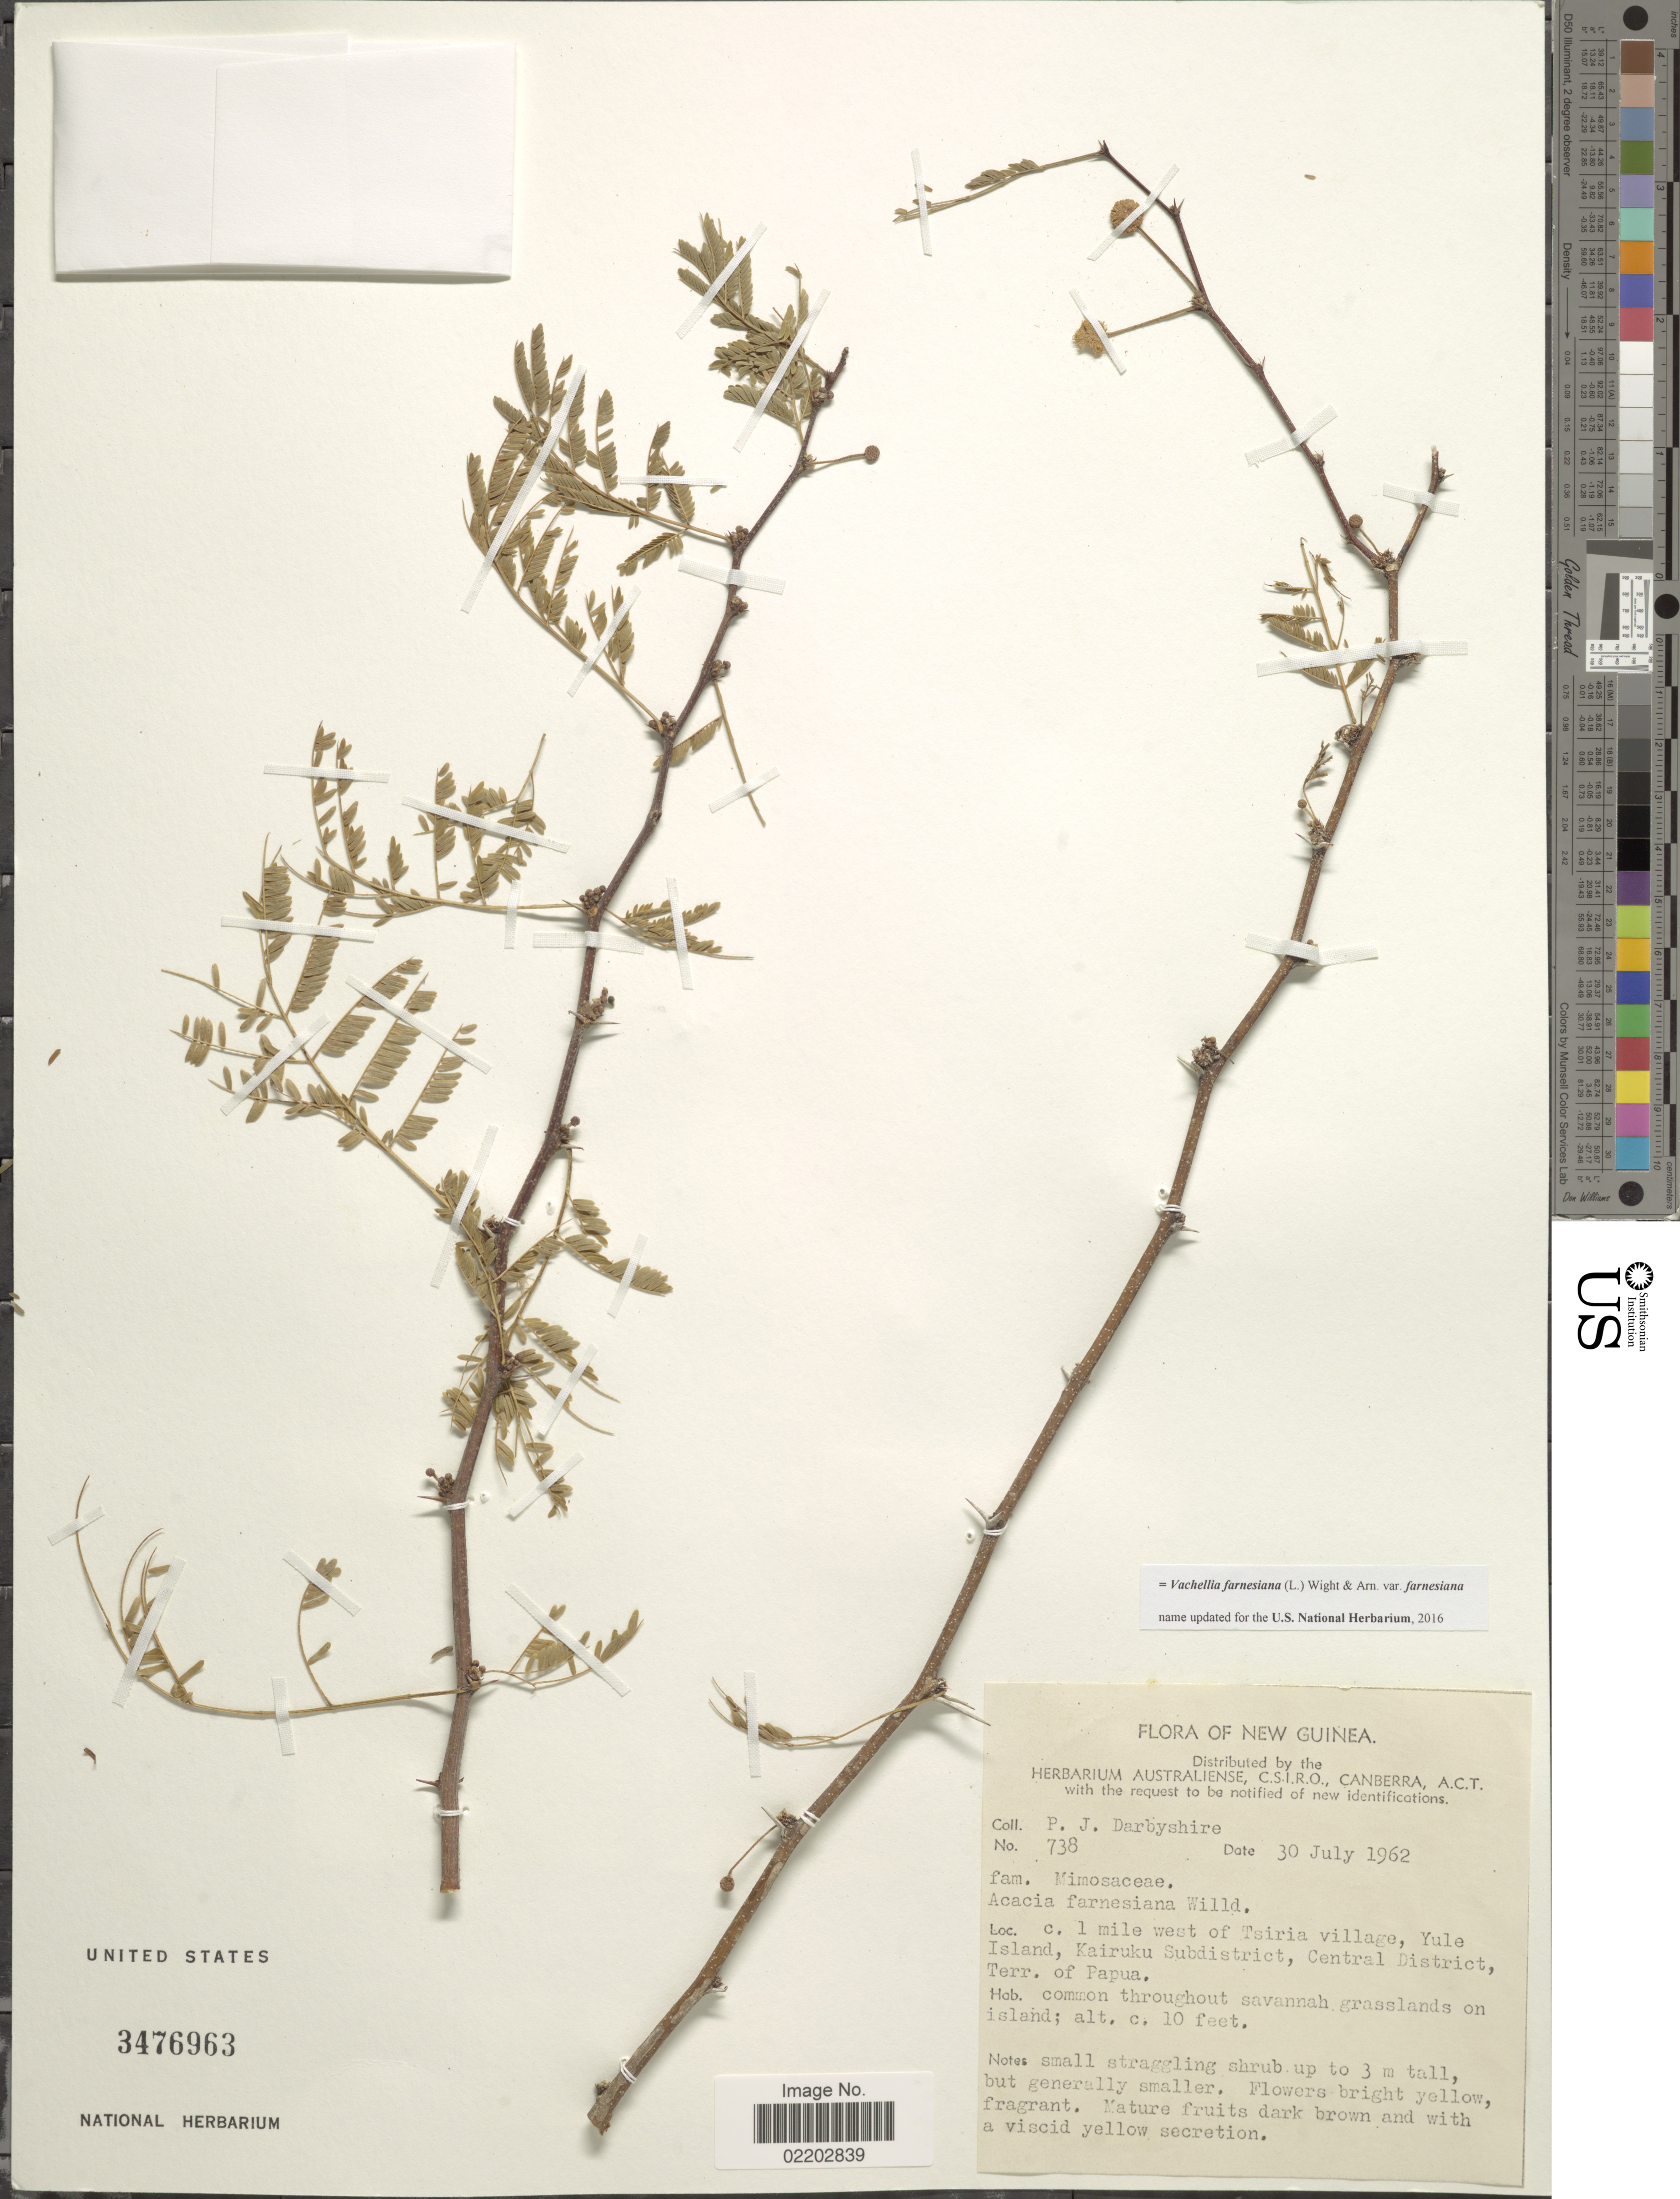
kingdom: Plantae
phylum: Tracheophyta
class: Magnoliopsida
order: Fabales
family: Fabaceae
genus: Vachellia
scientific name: Vachellia farnesiana var. farnesiana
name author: (L.) Wight & Arn.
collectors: P. Darbyshire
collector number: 738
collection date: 1962-07-30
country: Indonesia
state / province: Papua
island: New Guinea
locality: New Guinea, 1 mile west of Tsiria village, Yule Island, Kairuku Subdistrict, Central District, Terr. of Papua, common throughout savannah grasslands on island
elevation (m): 3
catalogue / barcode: US 3476963